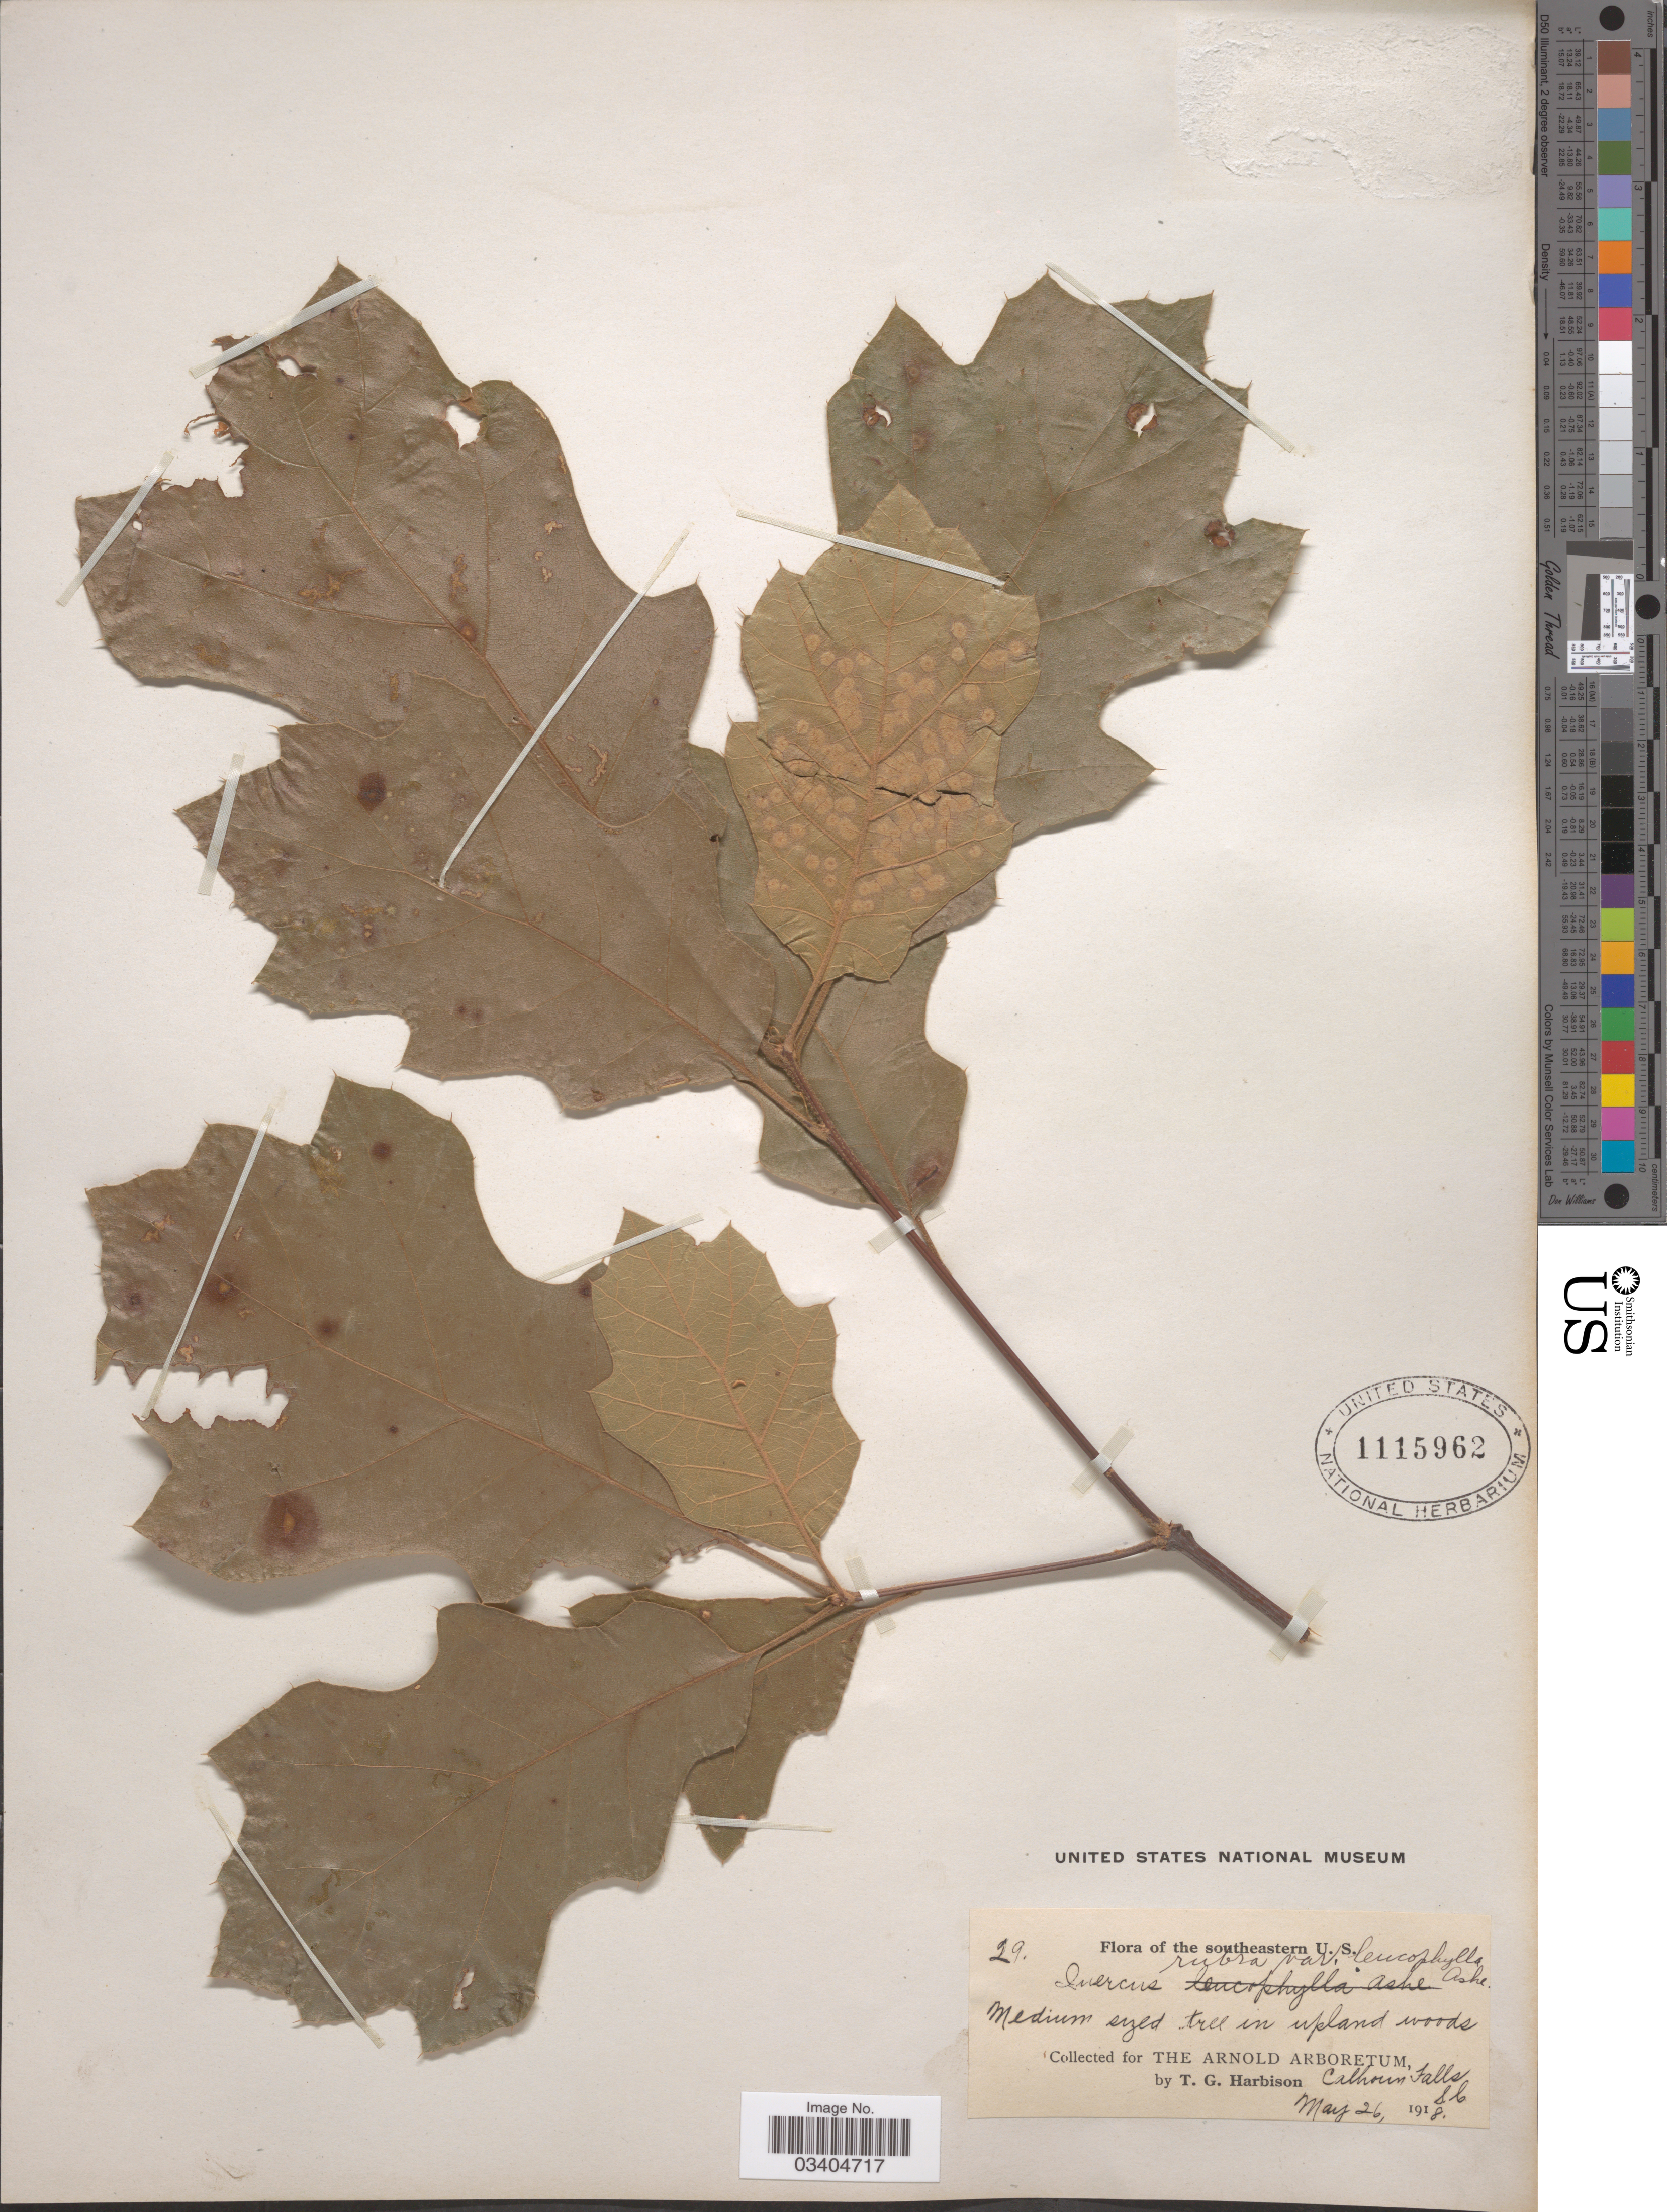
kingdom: Plantae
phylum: Tracheophyta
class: Magnoliopsida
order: Fagales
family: Fagaceae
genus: Quercus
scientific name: Quercus falcata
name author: Michx.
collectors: T. Harbison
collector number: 29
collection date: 1918-05-26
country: United States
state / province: South Carolina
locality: Southeastern U.S. Calhoun Falls.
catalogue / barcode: US 1115962